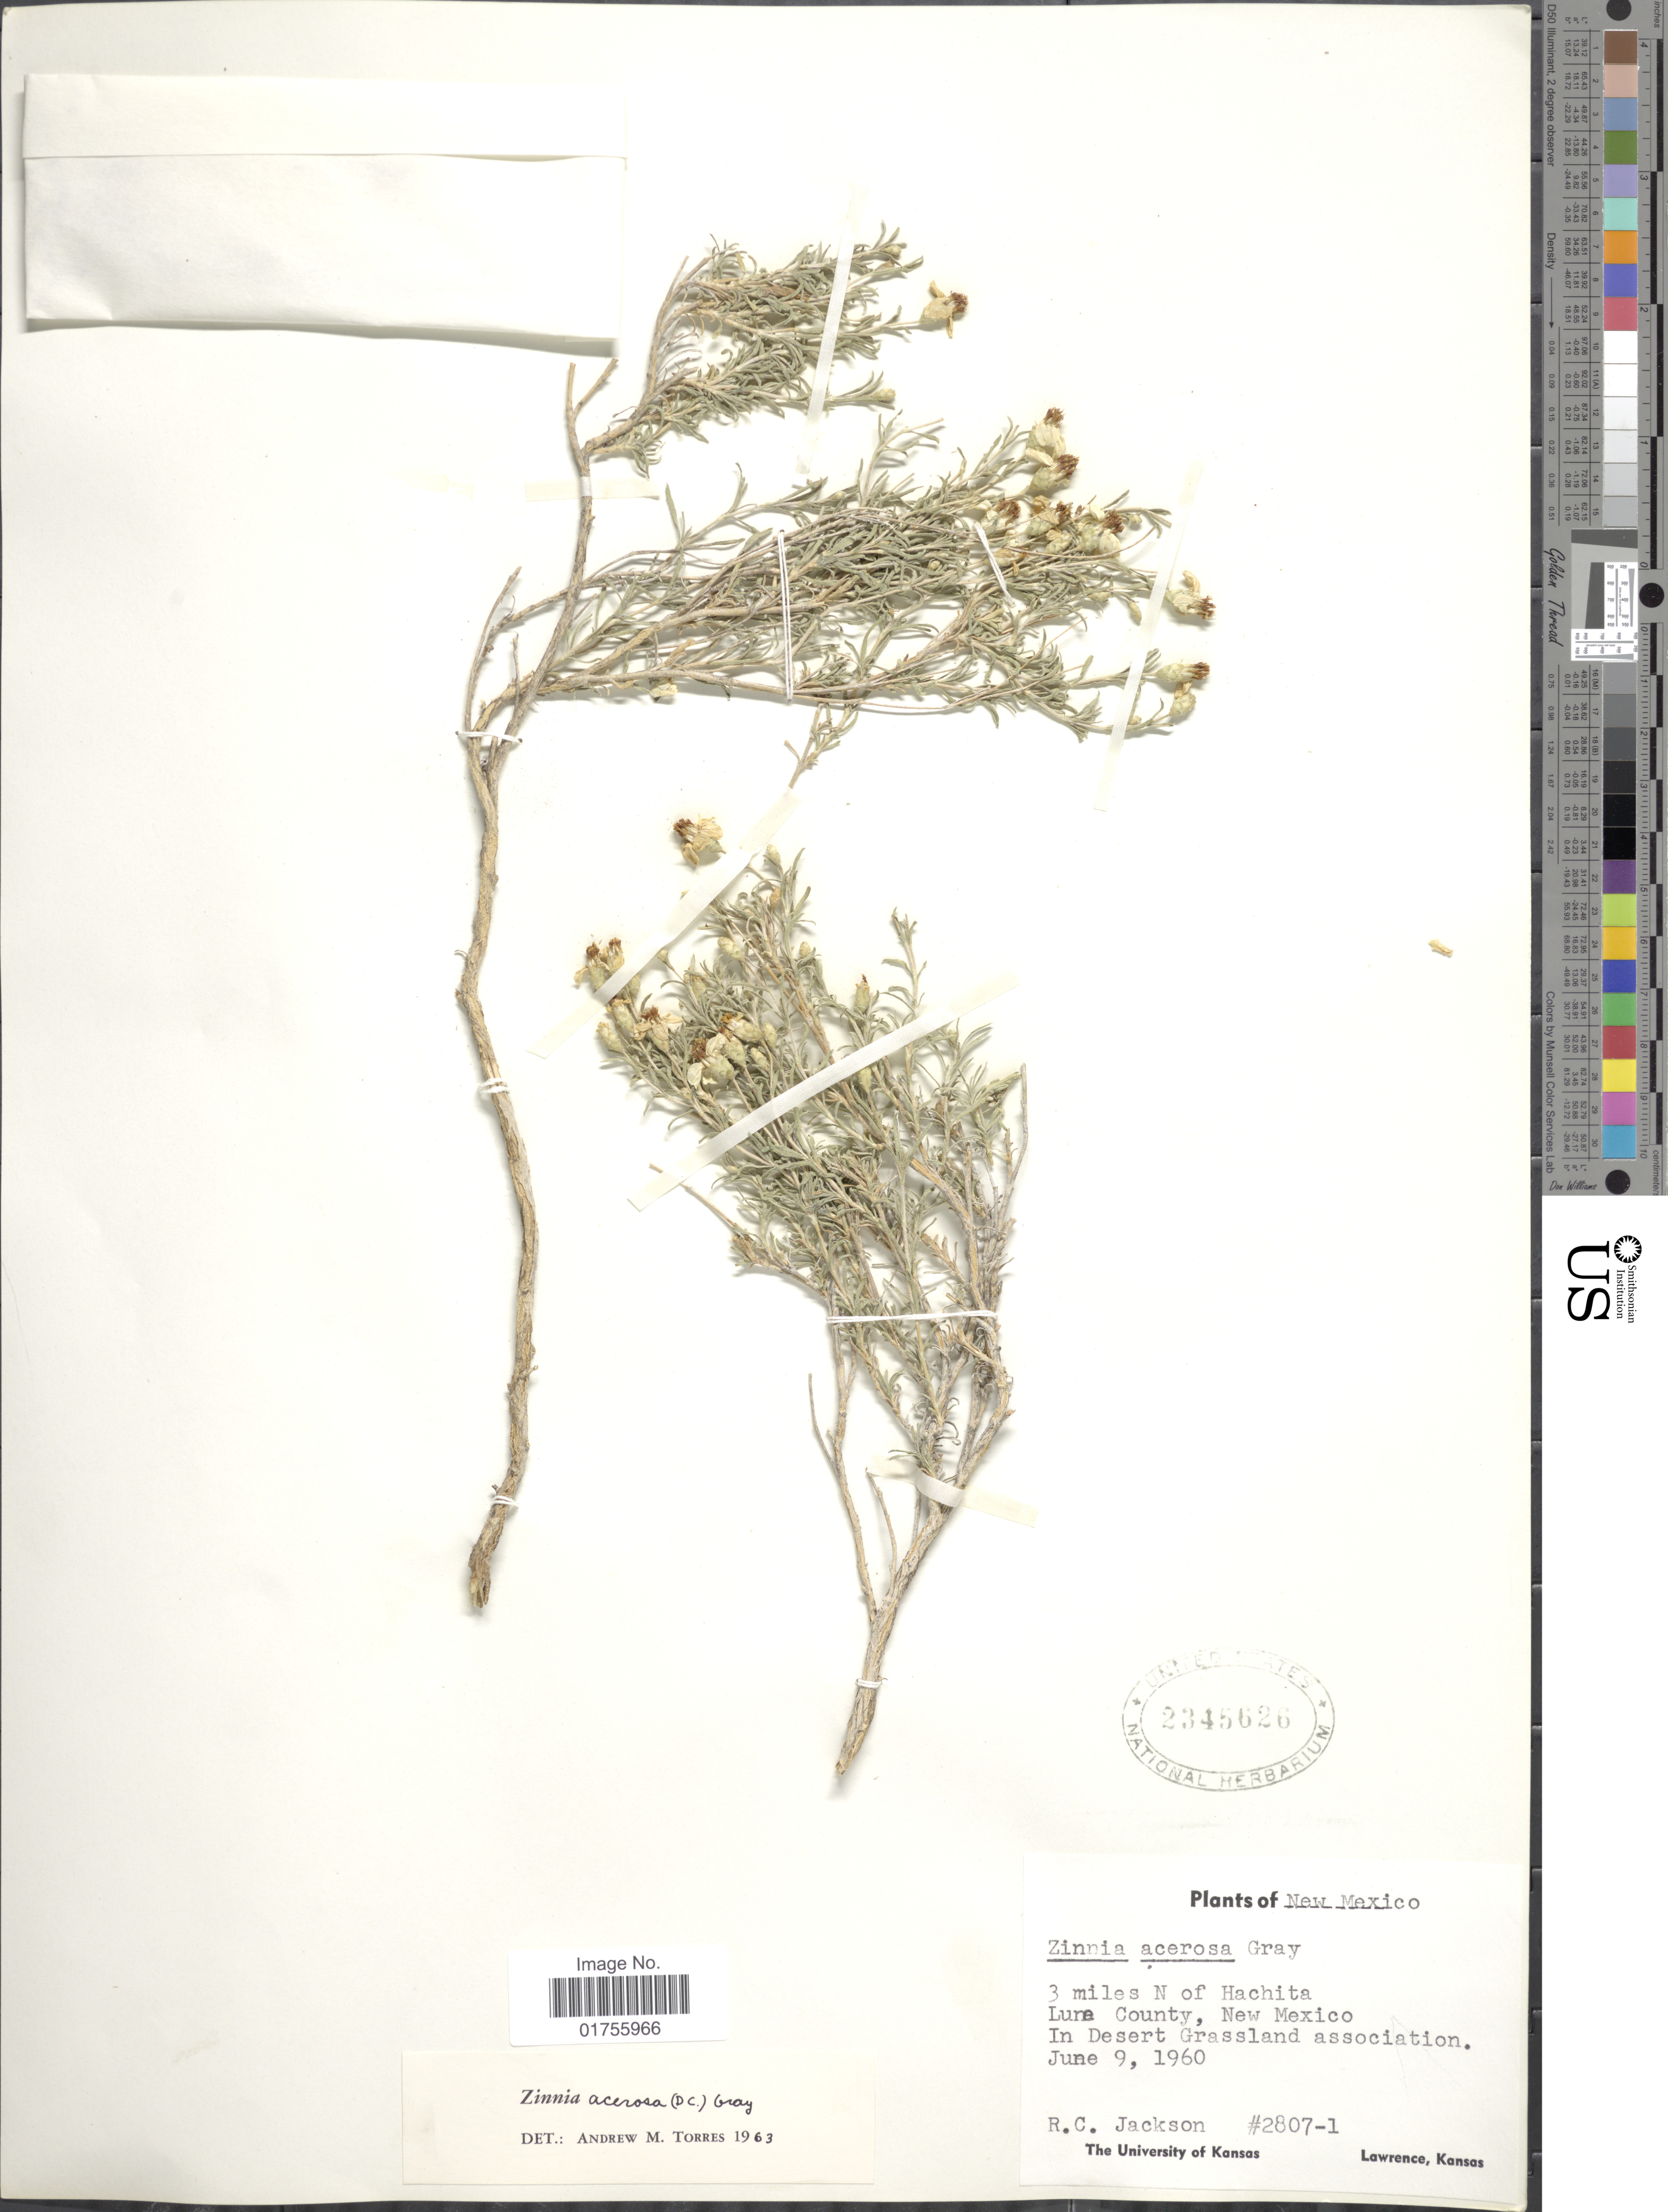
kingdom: Plantae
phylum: Tracheophyta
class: Magnoliopsida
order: Asterales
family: Asteraceae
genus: Zinnia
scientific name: Zinnia acerosa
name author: (DC.) A. Gray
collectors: R. C. Jackson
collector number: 2807-1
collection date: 1960-06-09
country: United States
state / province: New Mexico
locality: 3 miles N of Hachita, Lura County, New Mexico, In Desert Grassland association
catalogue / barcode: US 2345626